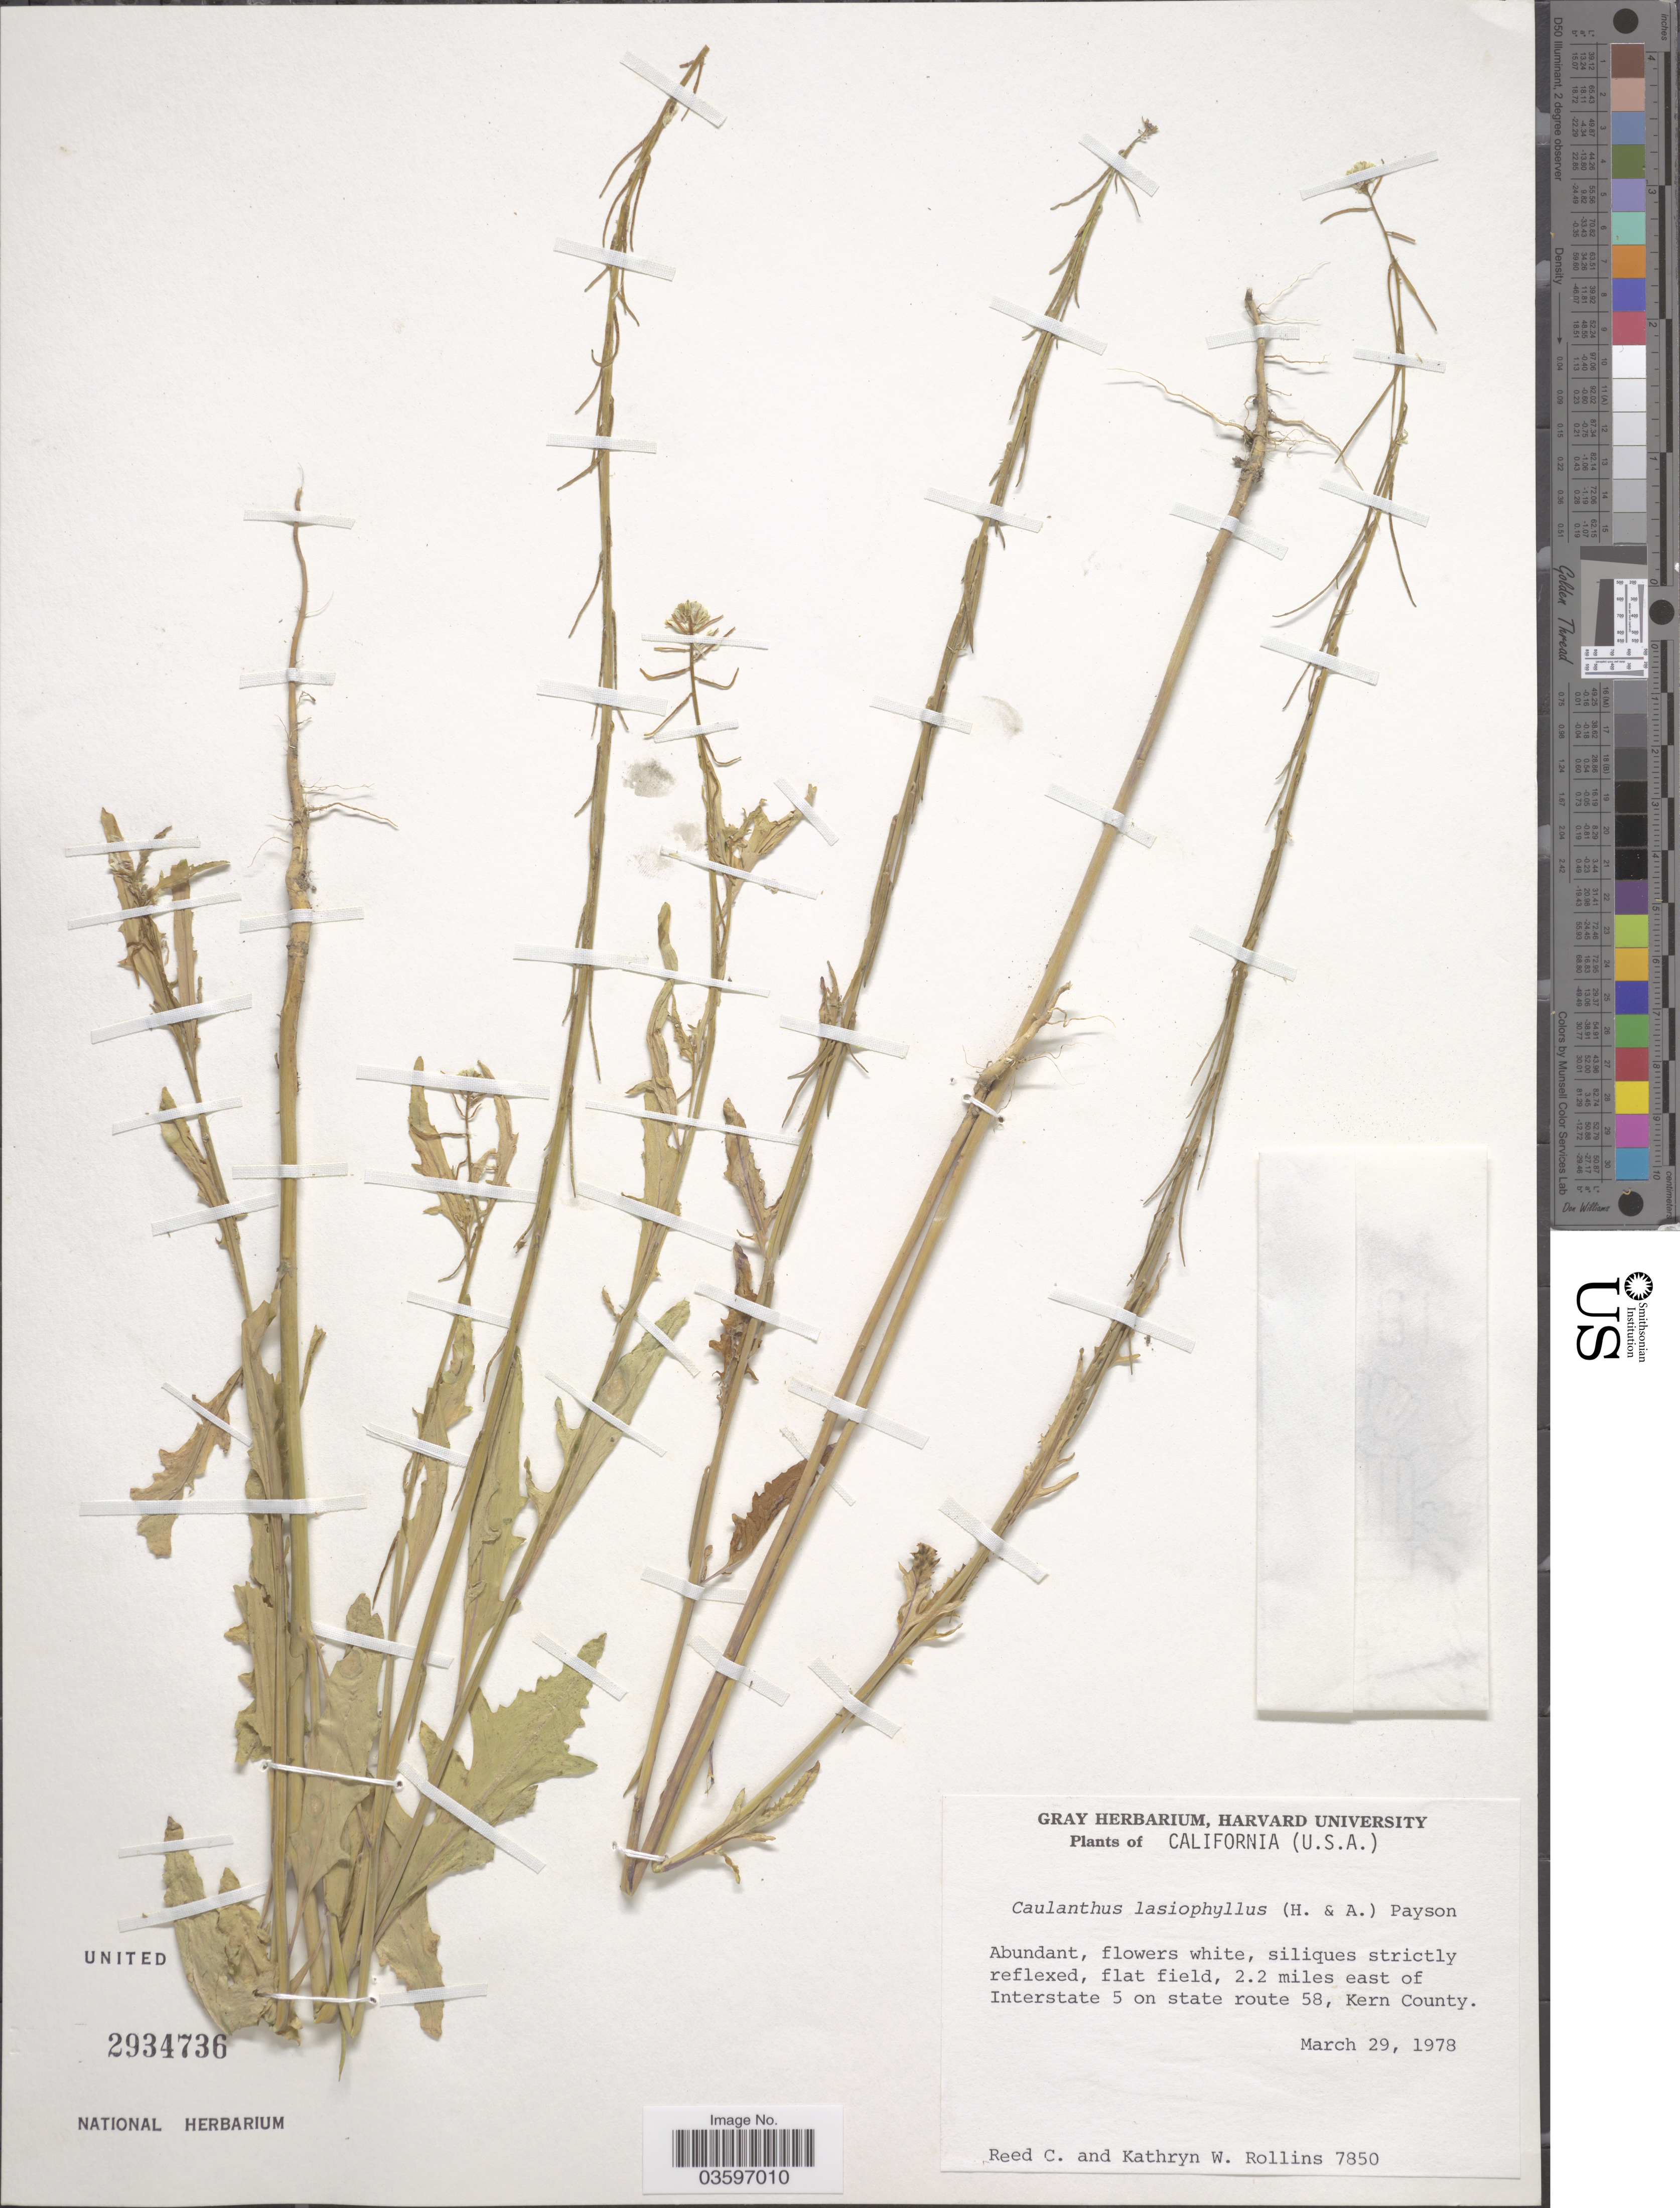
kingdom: Plantae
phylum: Tracheophyta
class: Magnoliopsida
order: Brassicales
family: Brassicaceae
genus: Caulanthus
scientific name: Caulanthus lasiophyllus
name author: (Hook. & Arn.) Payson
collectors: R. C. Rollins & K. W. Rollins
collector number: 7850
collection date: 1978-03-29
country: United States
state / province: California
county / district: Kern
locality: Flat field, 2.2 miles east of Interstate 5 on state route 58, Kern County.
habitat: flat field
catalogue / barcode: US 2934736